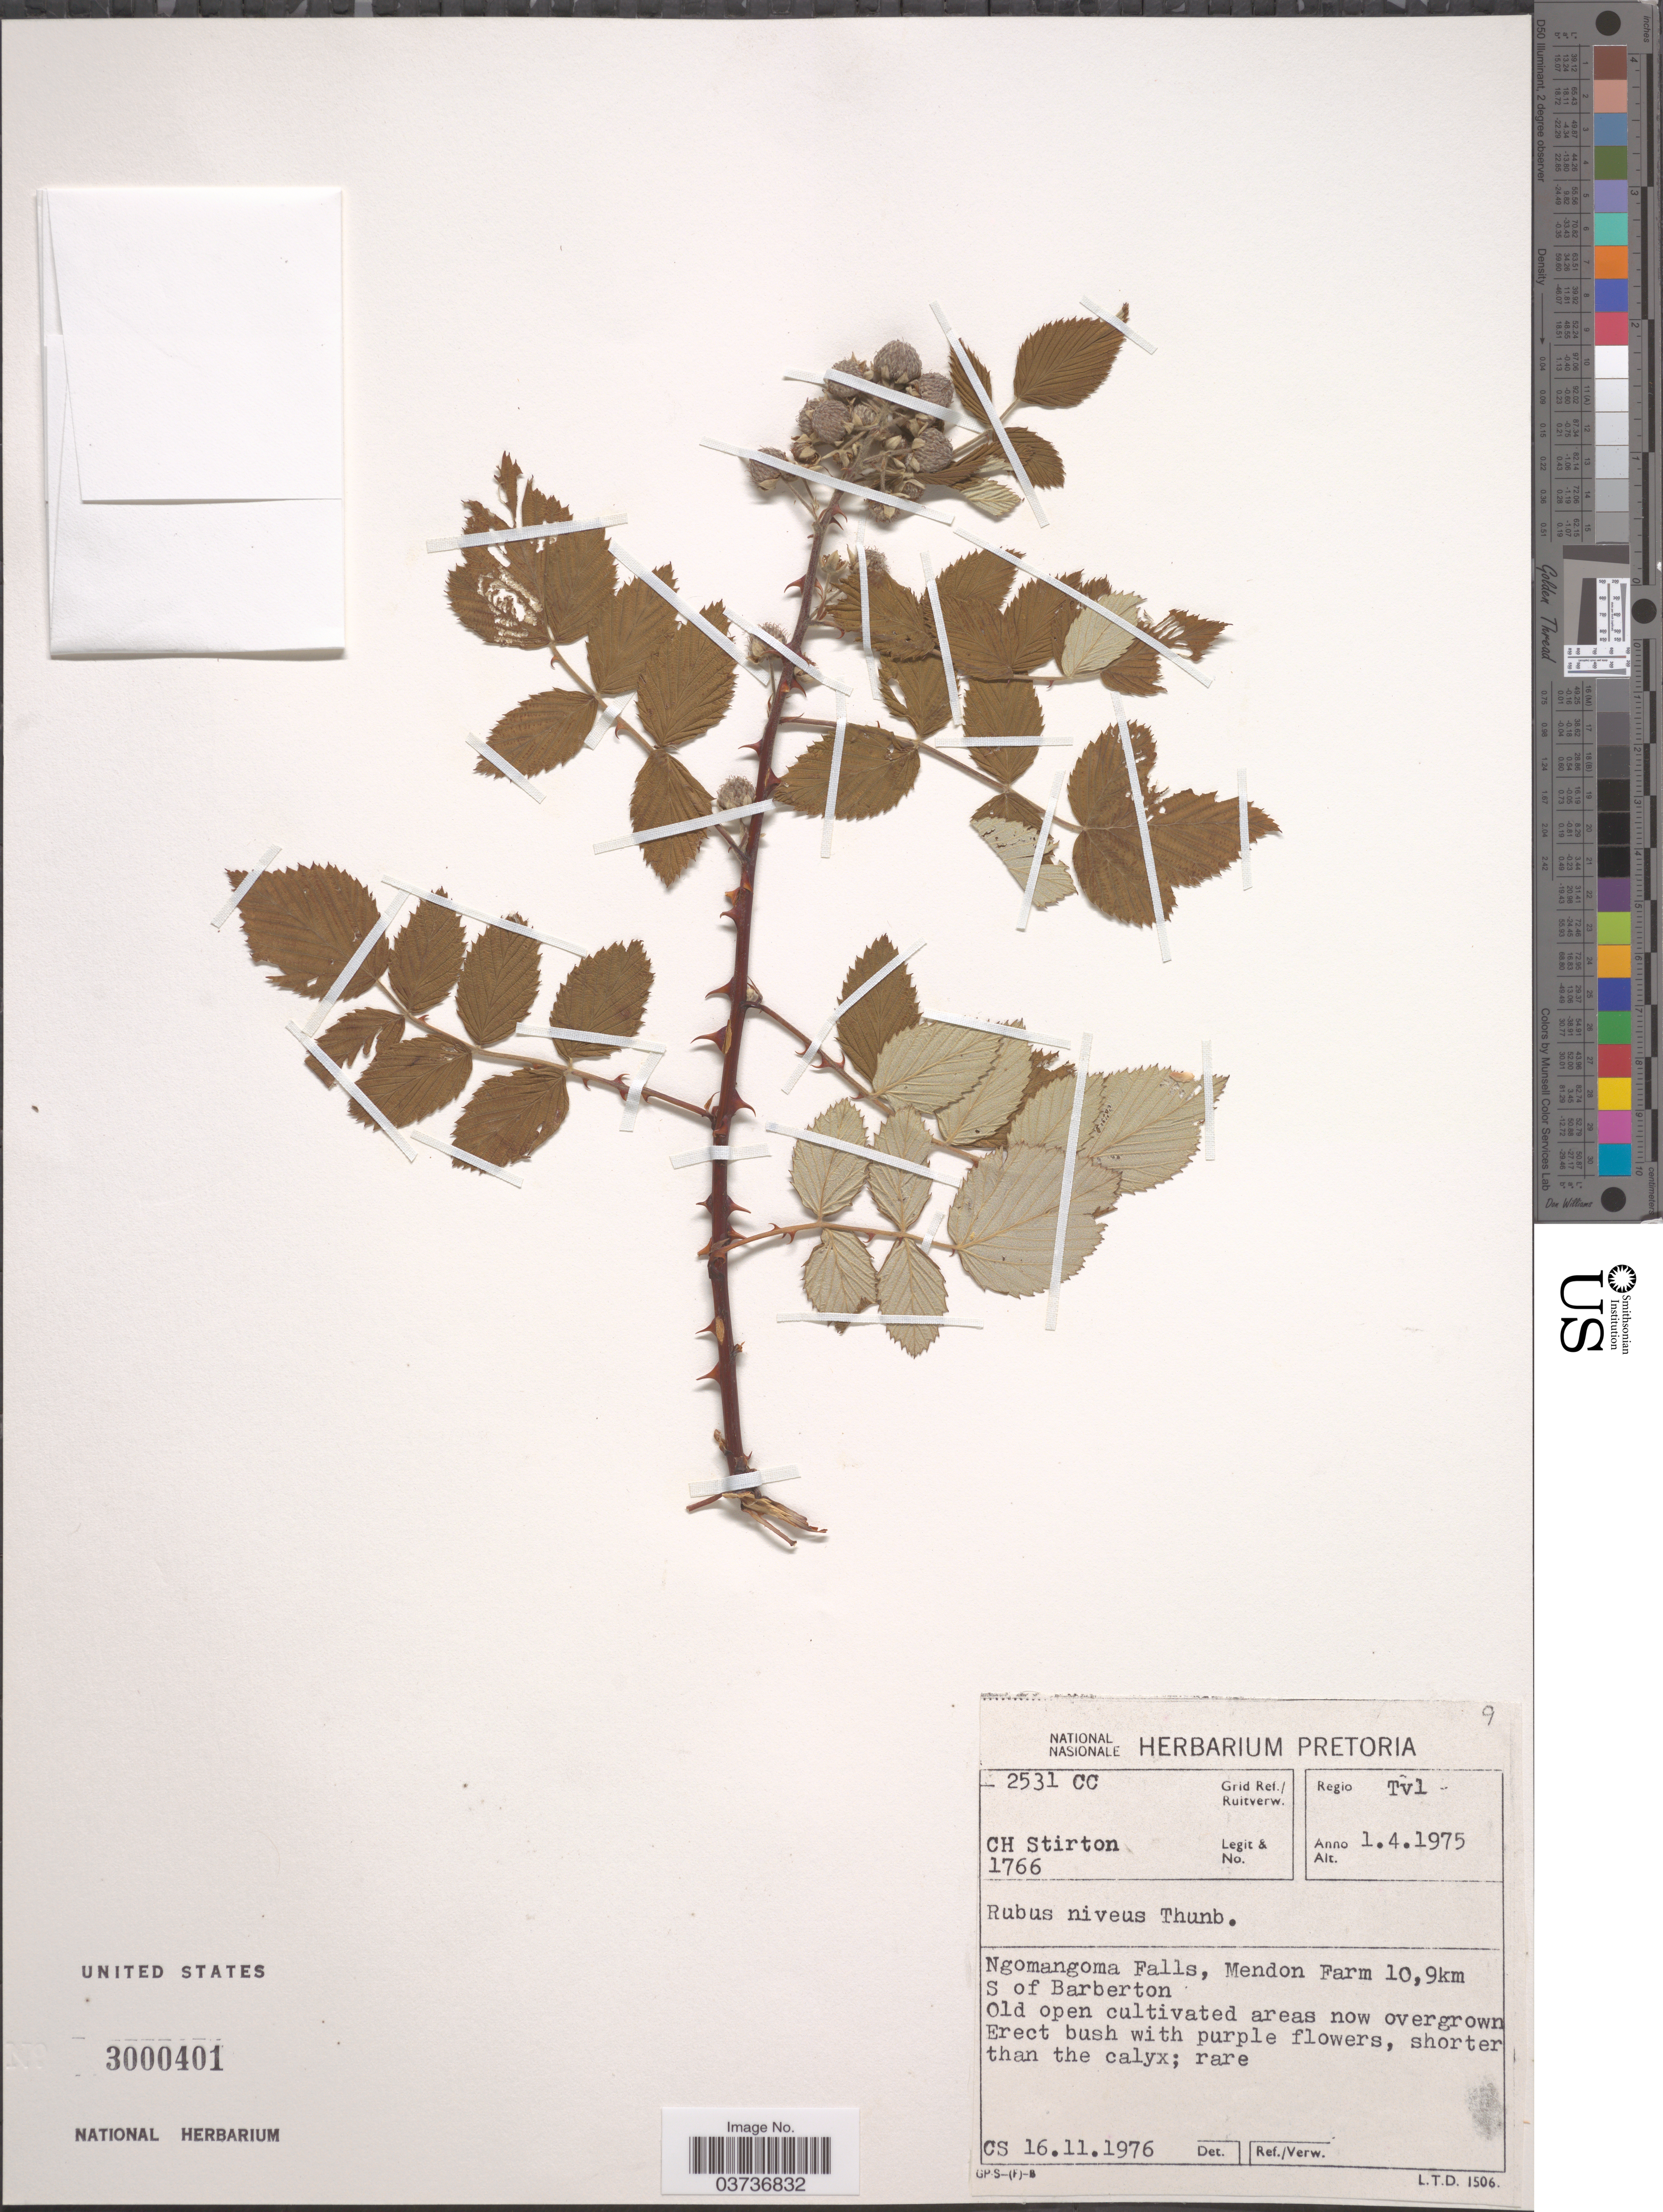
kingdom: Plantae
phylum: Tracheophyta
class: Magnoliopsida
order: Rosales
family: Rosaceae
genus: Rubus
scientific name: Rubus niveus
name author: Thunb.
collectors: C. H. Stirton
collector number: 1766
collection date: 1975-04-01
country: South Africa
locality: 2531 CC Grid Ref./ Ruitverw. Regio Tvl. Ngomangoma Falls, Mendon Farm 10.9 km S of Barberton.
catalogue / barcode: US 3000401